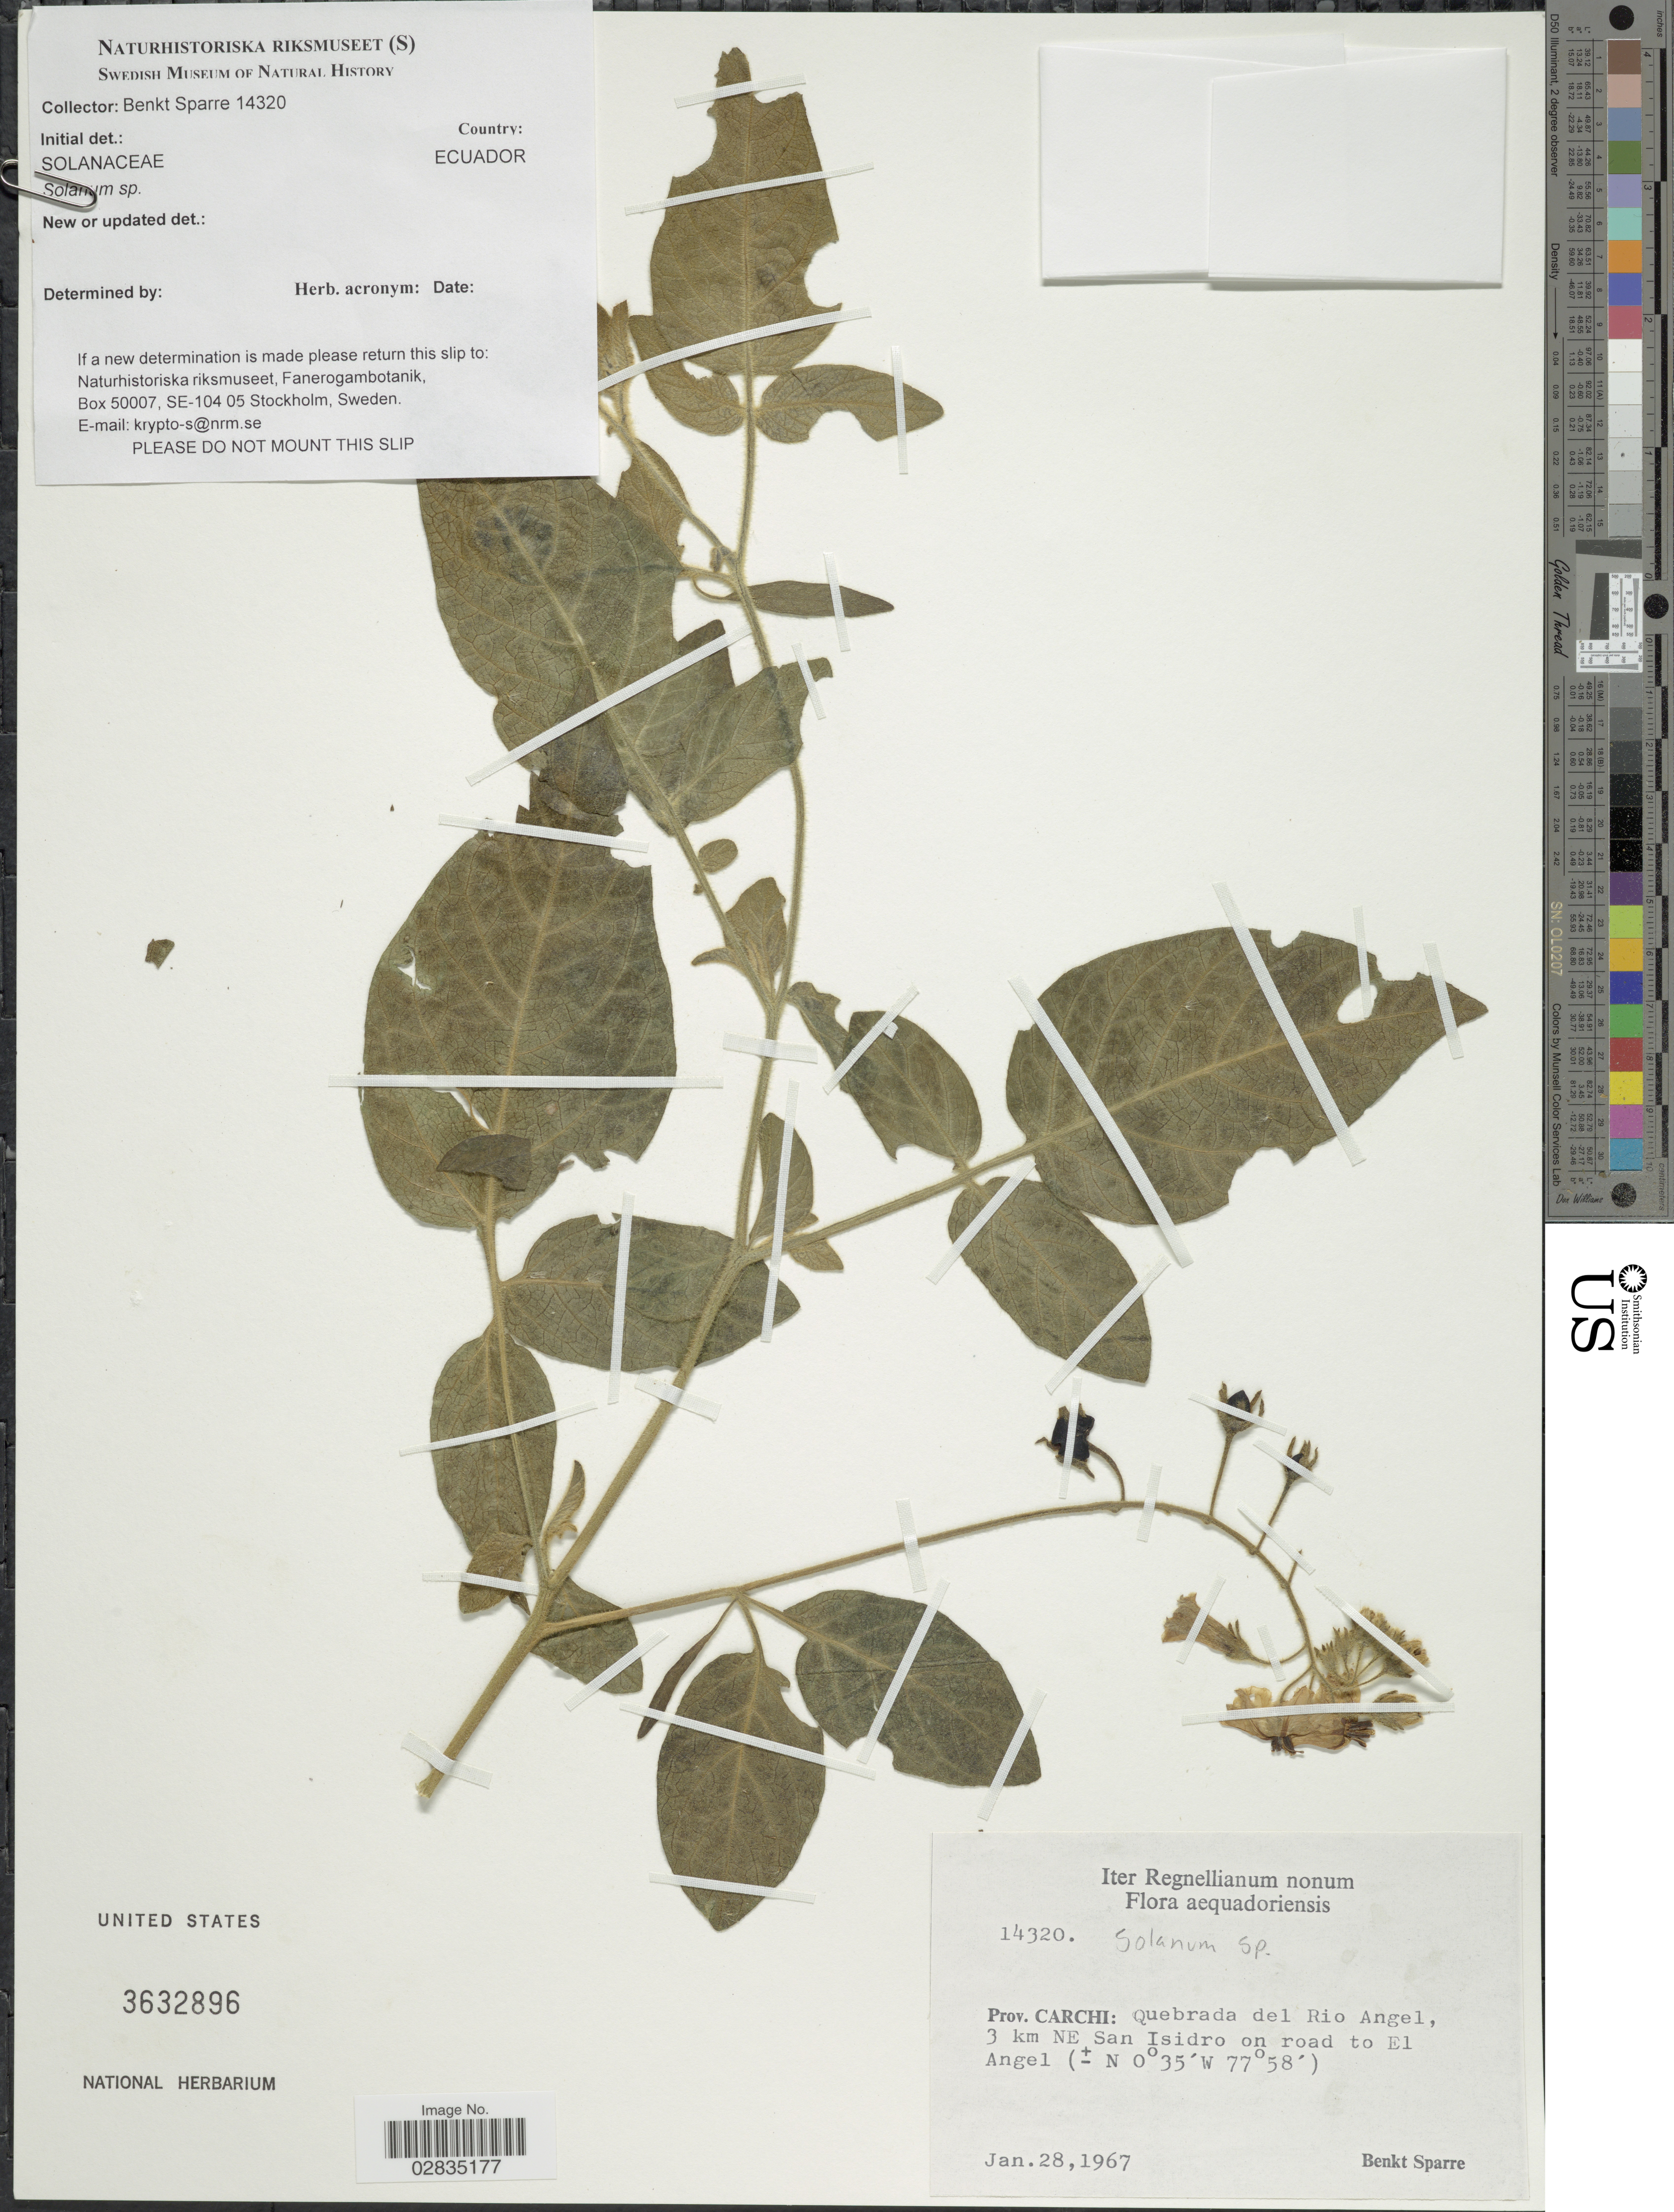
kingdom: Plantae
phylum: Tracheophyta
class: Magnoliopsida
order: Solanales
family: Solanaceae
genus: Solanum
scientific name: Solanum sp.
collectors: B. Sparre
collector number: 14320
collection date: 1967-01-28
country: Ecuador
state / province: Carchi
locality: Quebrada del Rio Angel, 3 km NE San Isidro on road to El Angel.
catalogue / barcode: US 3632896